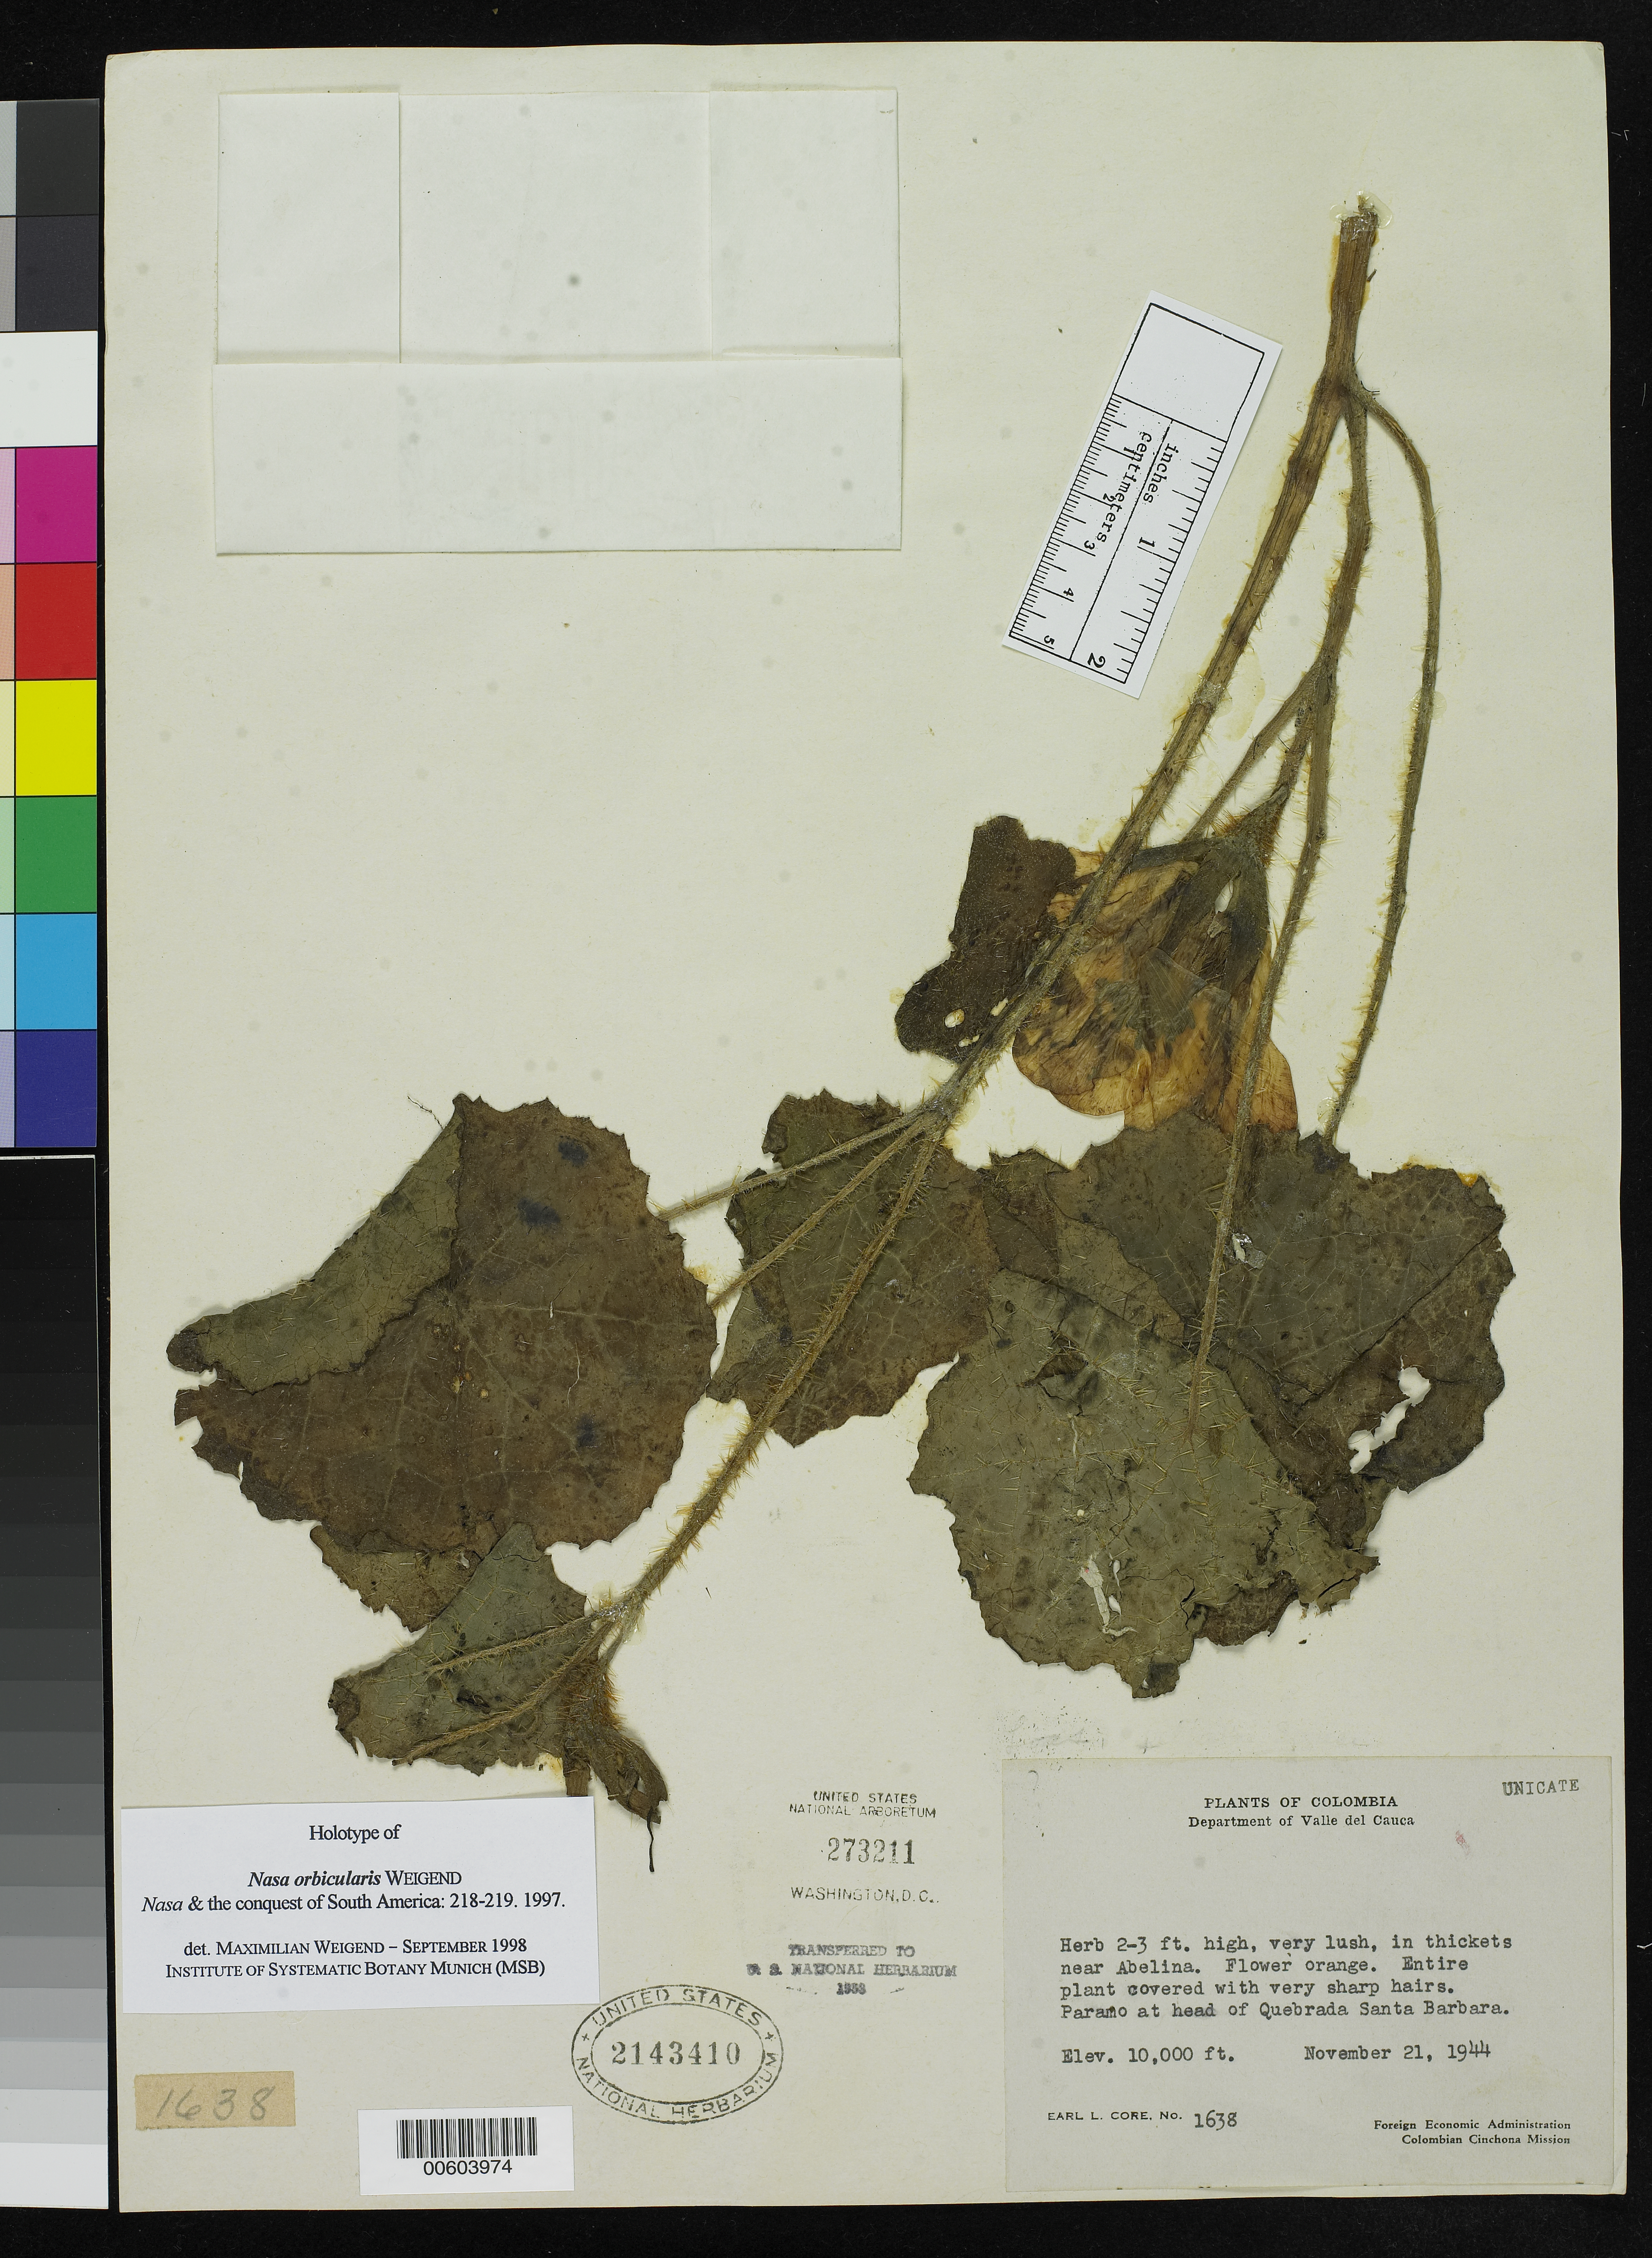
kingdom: Plantae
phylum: Tracheophyta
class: Magnoliopsida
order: Cornales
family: Loasaceae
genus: Nasa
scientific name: Nasa orbicularis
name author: Weigend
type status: Holotype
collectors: E. L. Core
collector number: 1638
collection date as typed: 21 Nov 1944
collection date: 1944-11-21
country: Colombia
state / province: Valle del Cauca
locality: Paramo at head of QuebradaSanta Barbara.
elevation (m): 3048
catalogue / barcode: US 2143410